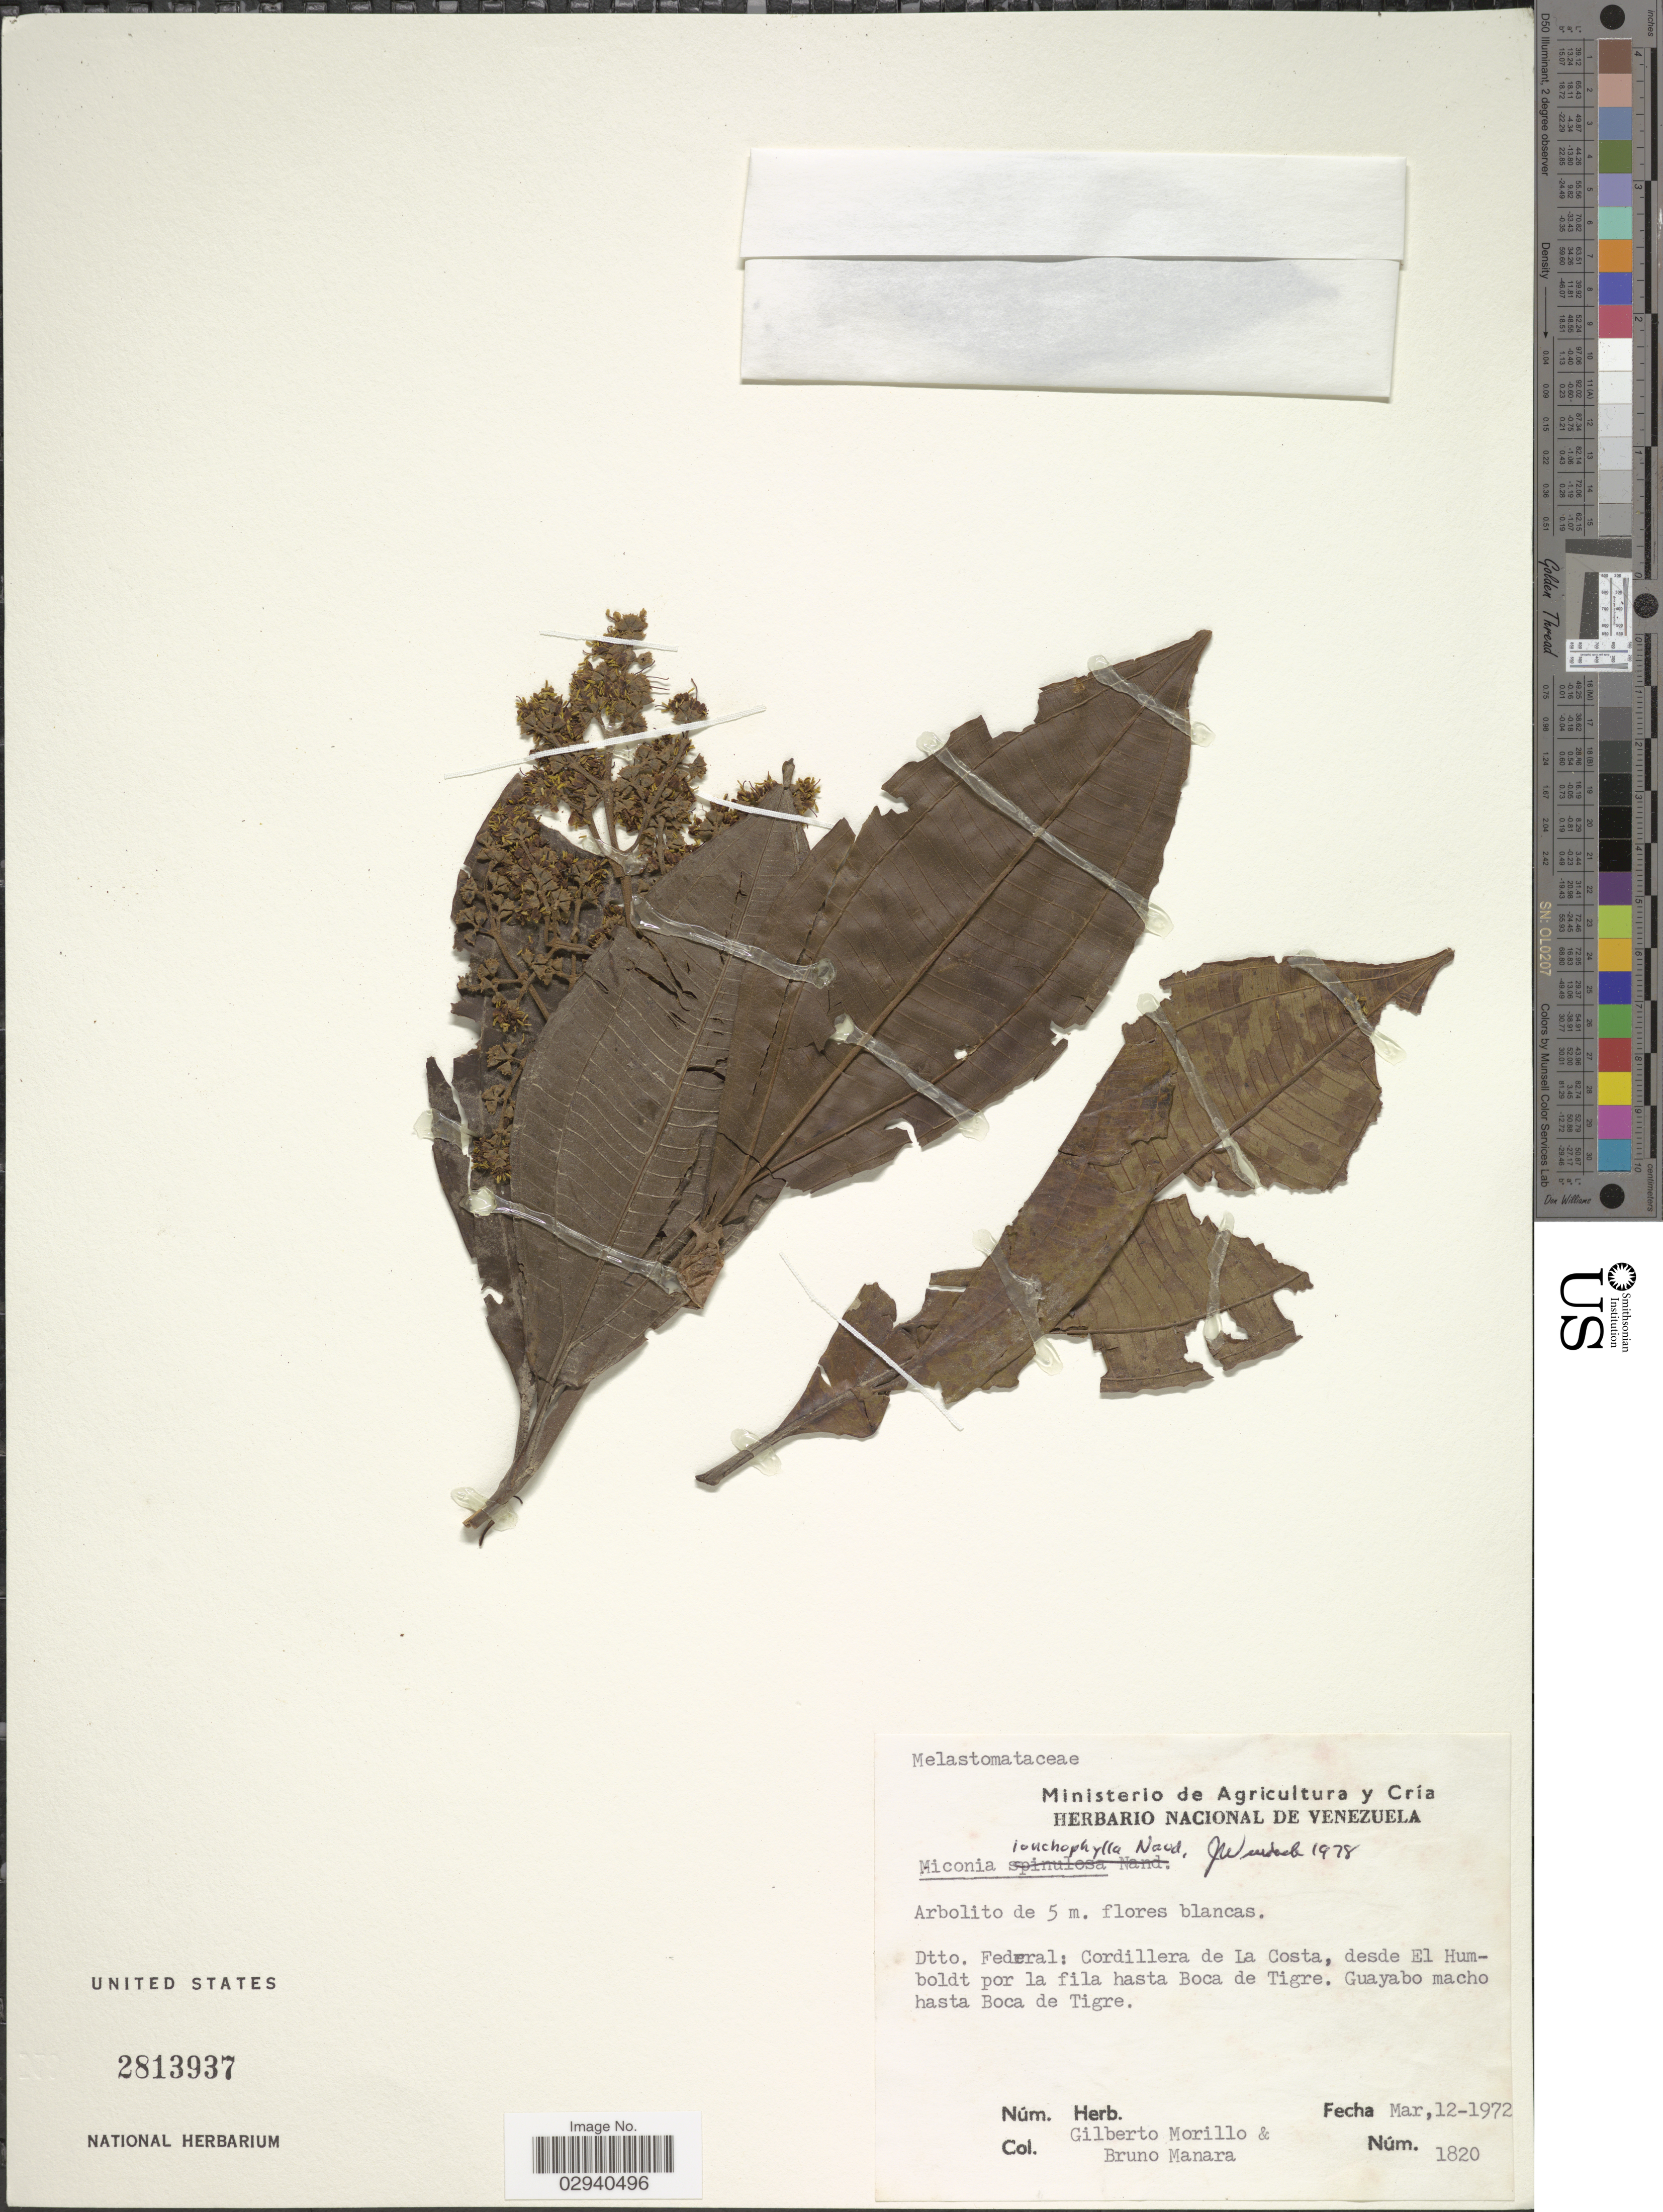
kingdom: Plantae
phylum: Tracheophyta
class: Magnoliopsida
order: Myrtales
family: Melastomataceae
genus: Miconia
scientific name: Miconia lonchophylla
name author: Naudin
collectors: G. N. Morillo & B. Manara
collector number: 1820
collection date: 1972-03-12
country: Venezuela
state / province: Distrito Federal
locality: Dtto. Federal: Cordillera de La Costa, desde El Humboldt por la fila hasta Boca de Tigre. Guayabo macho hasta Boca de Tigre.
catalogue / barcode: US 2813937